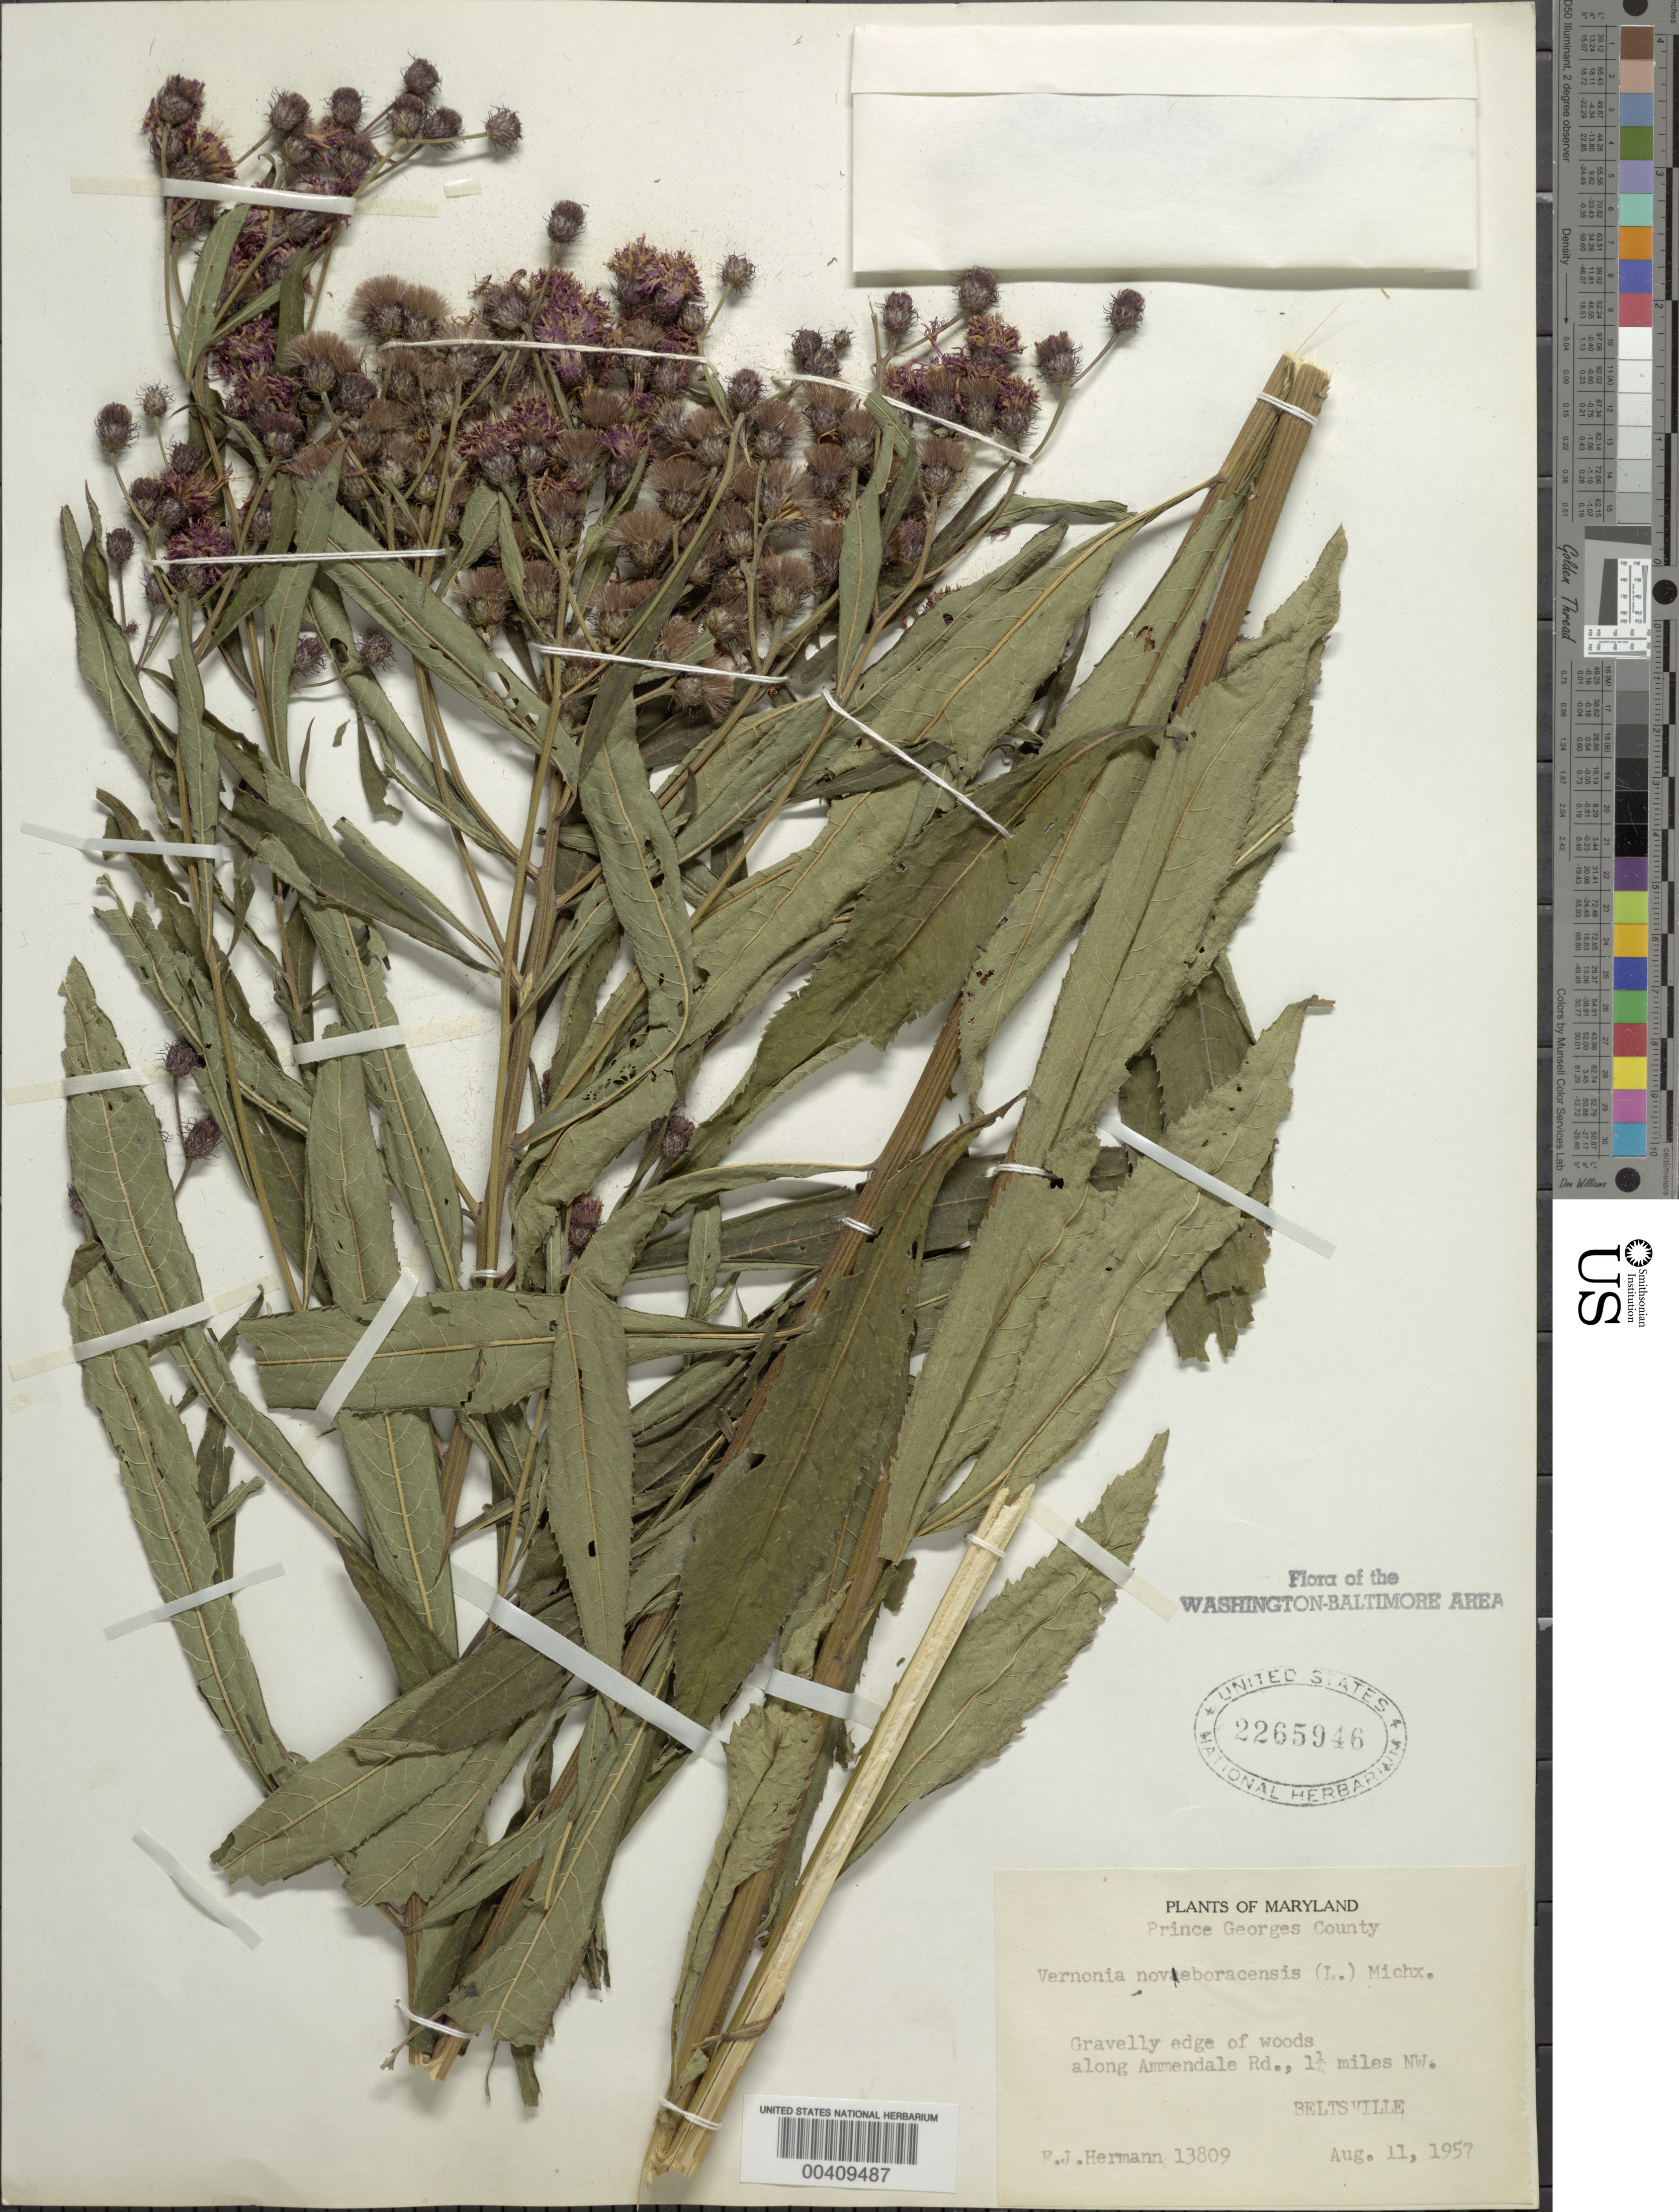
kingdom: Plantae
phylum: Tracheophyta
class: Magnoliopsida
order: Asterales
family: Asteraceae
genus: Vernonia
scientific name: Vernonia noveboracensis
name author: (L.) Michx.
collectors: F. J. Hermann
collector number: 13809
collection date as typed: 11 Aug 1957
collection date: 1957-08-11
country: United States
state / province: Maryland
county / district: Prince George's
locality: Ammendale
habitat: Gravelly edge of woods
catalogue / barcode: US 2265946